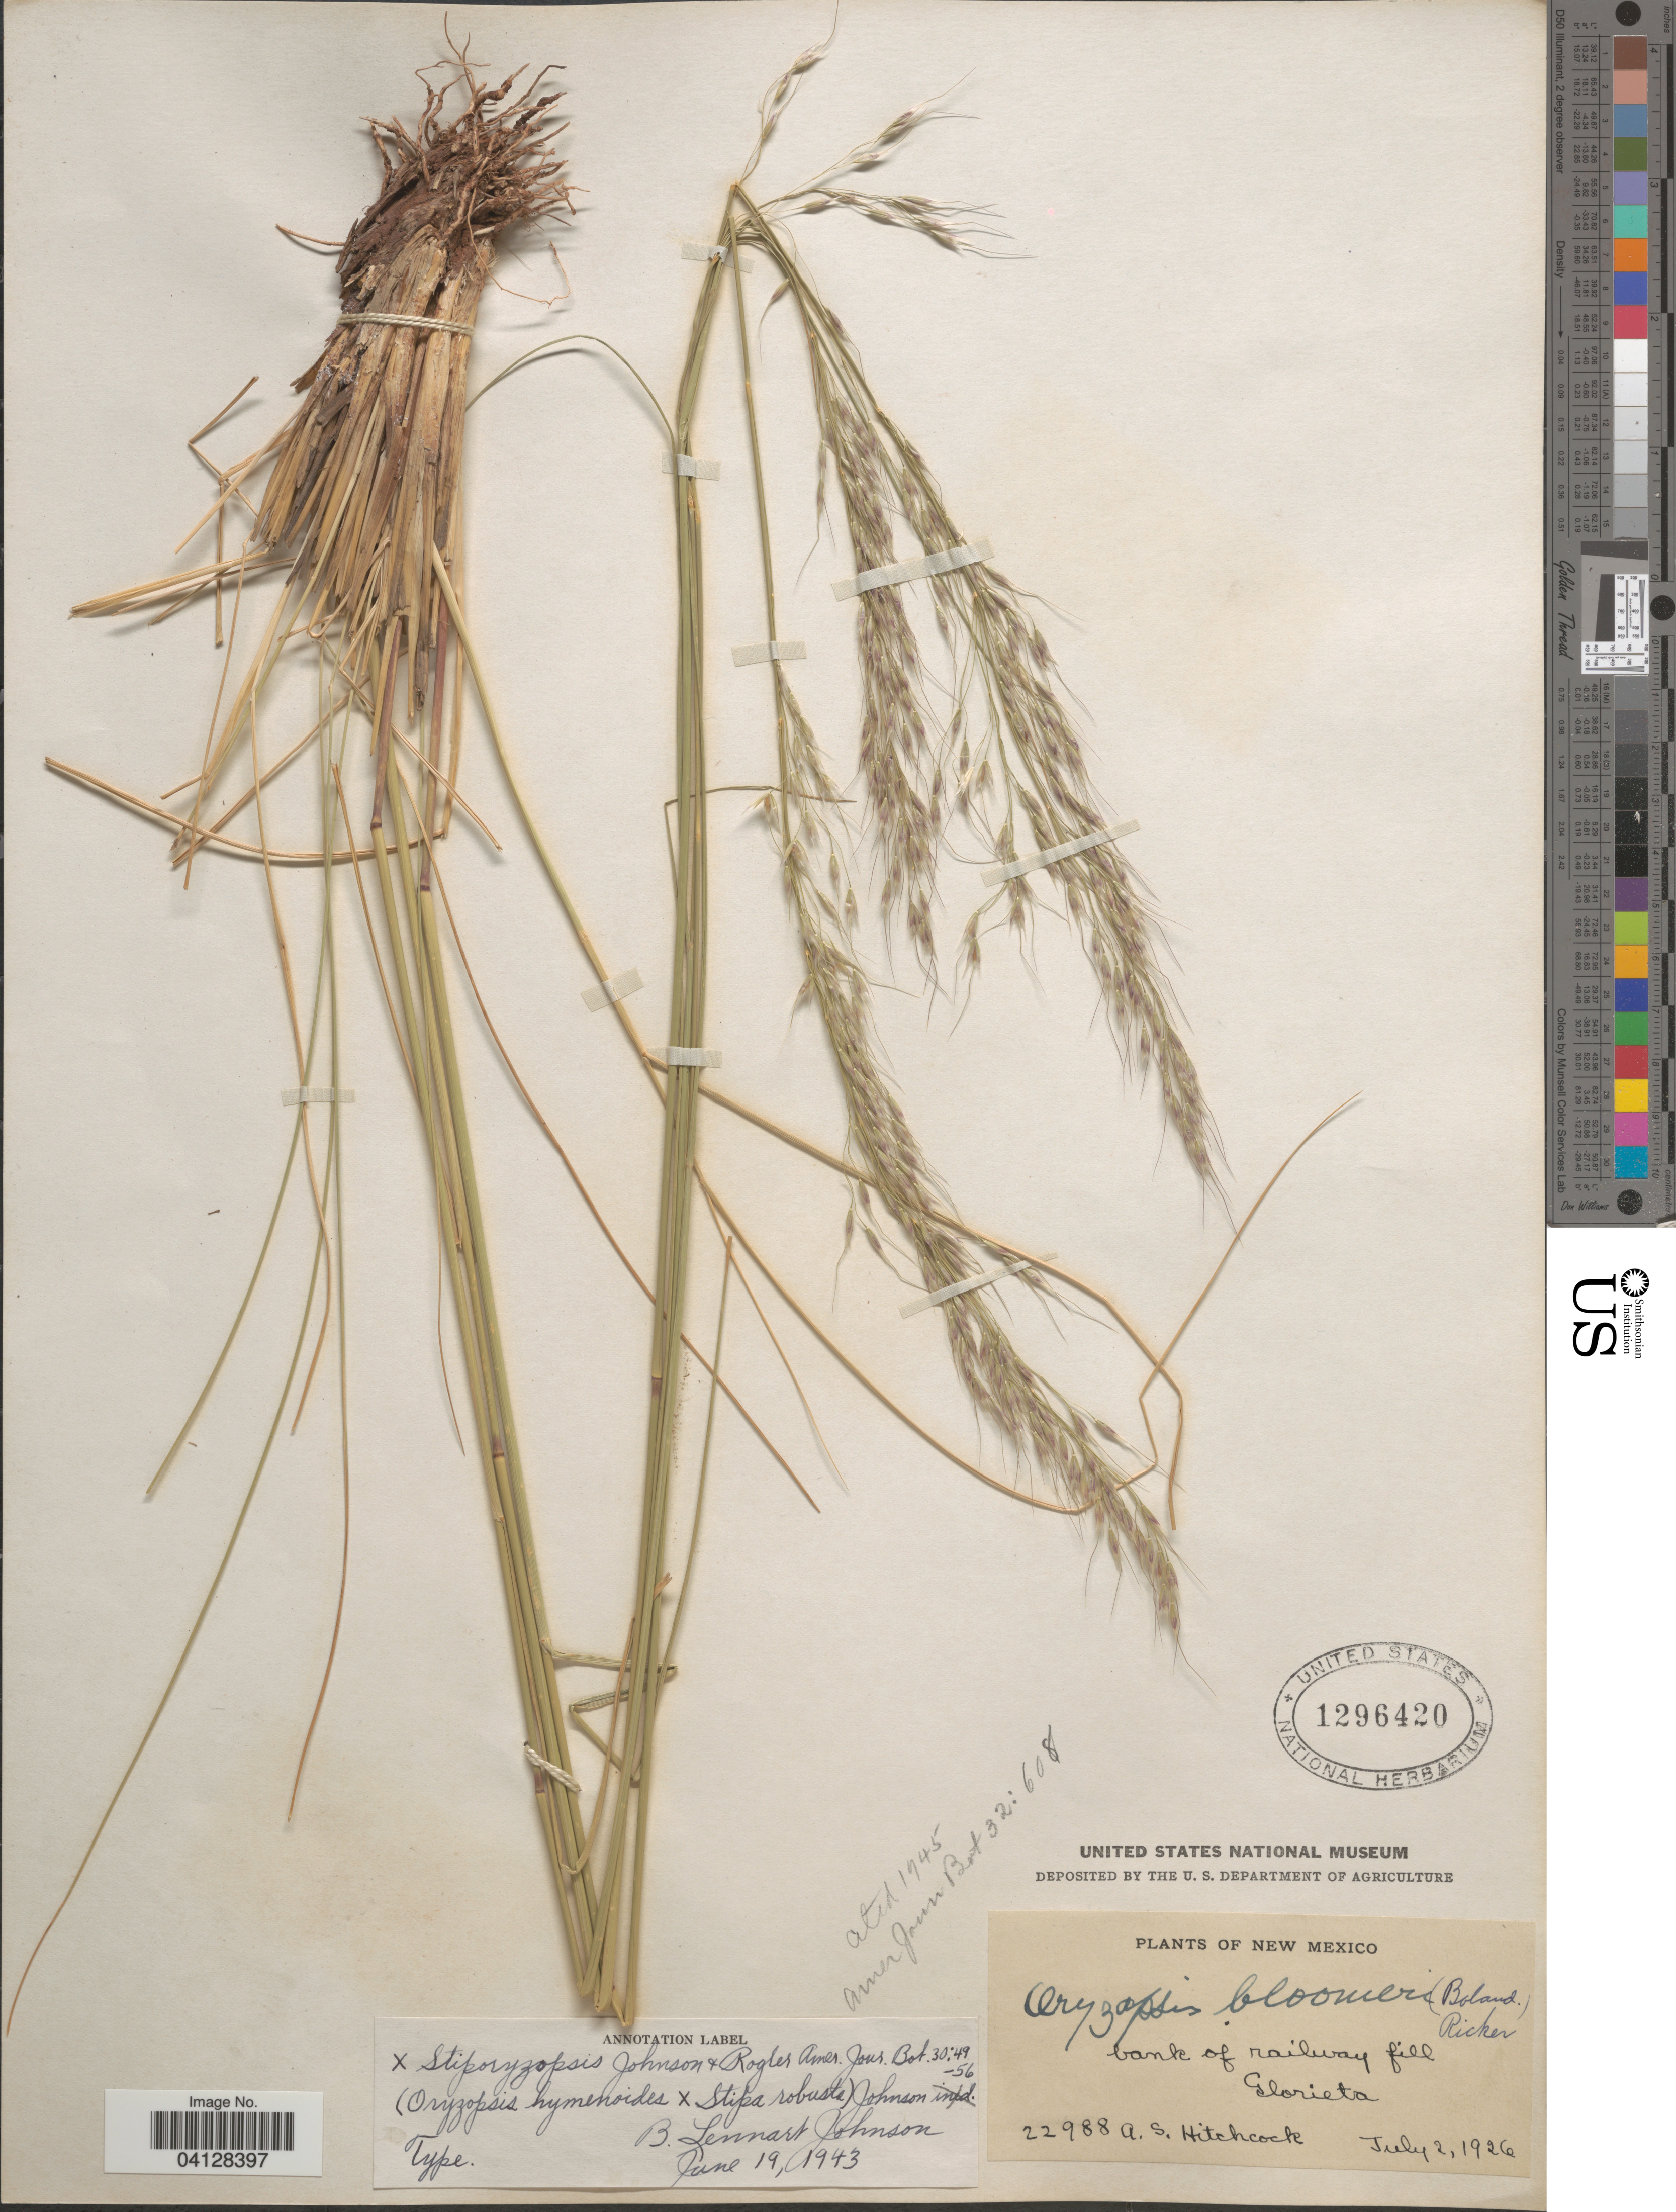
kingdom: Plantae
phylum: Tracheophyta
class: Liliopsida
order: Poales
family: Poaceae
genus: Stiporyzopsis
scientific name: x Stiporyzopsis sp.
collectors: A. S. Hitchcock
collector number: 22988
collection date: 1926-07-02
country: United States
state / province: New Mexico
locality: Bank of railway fill Glorieta.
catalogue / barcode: US 1296420